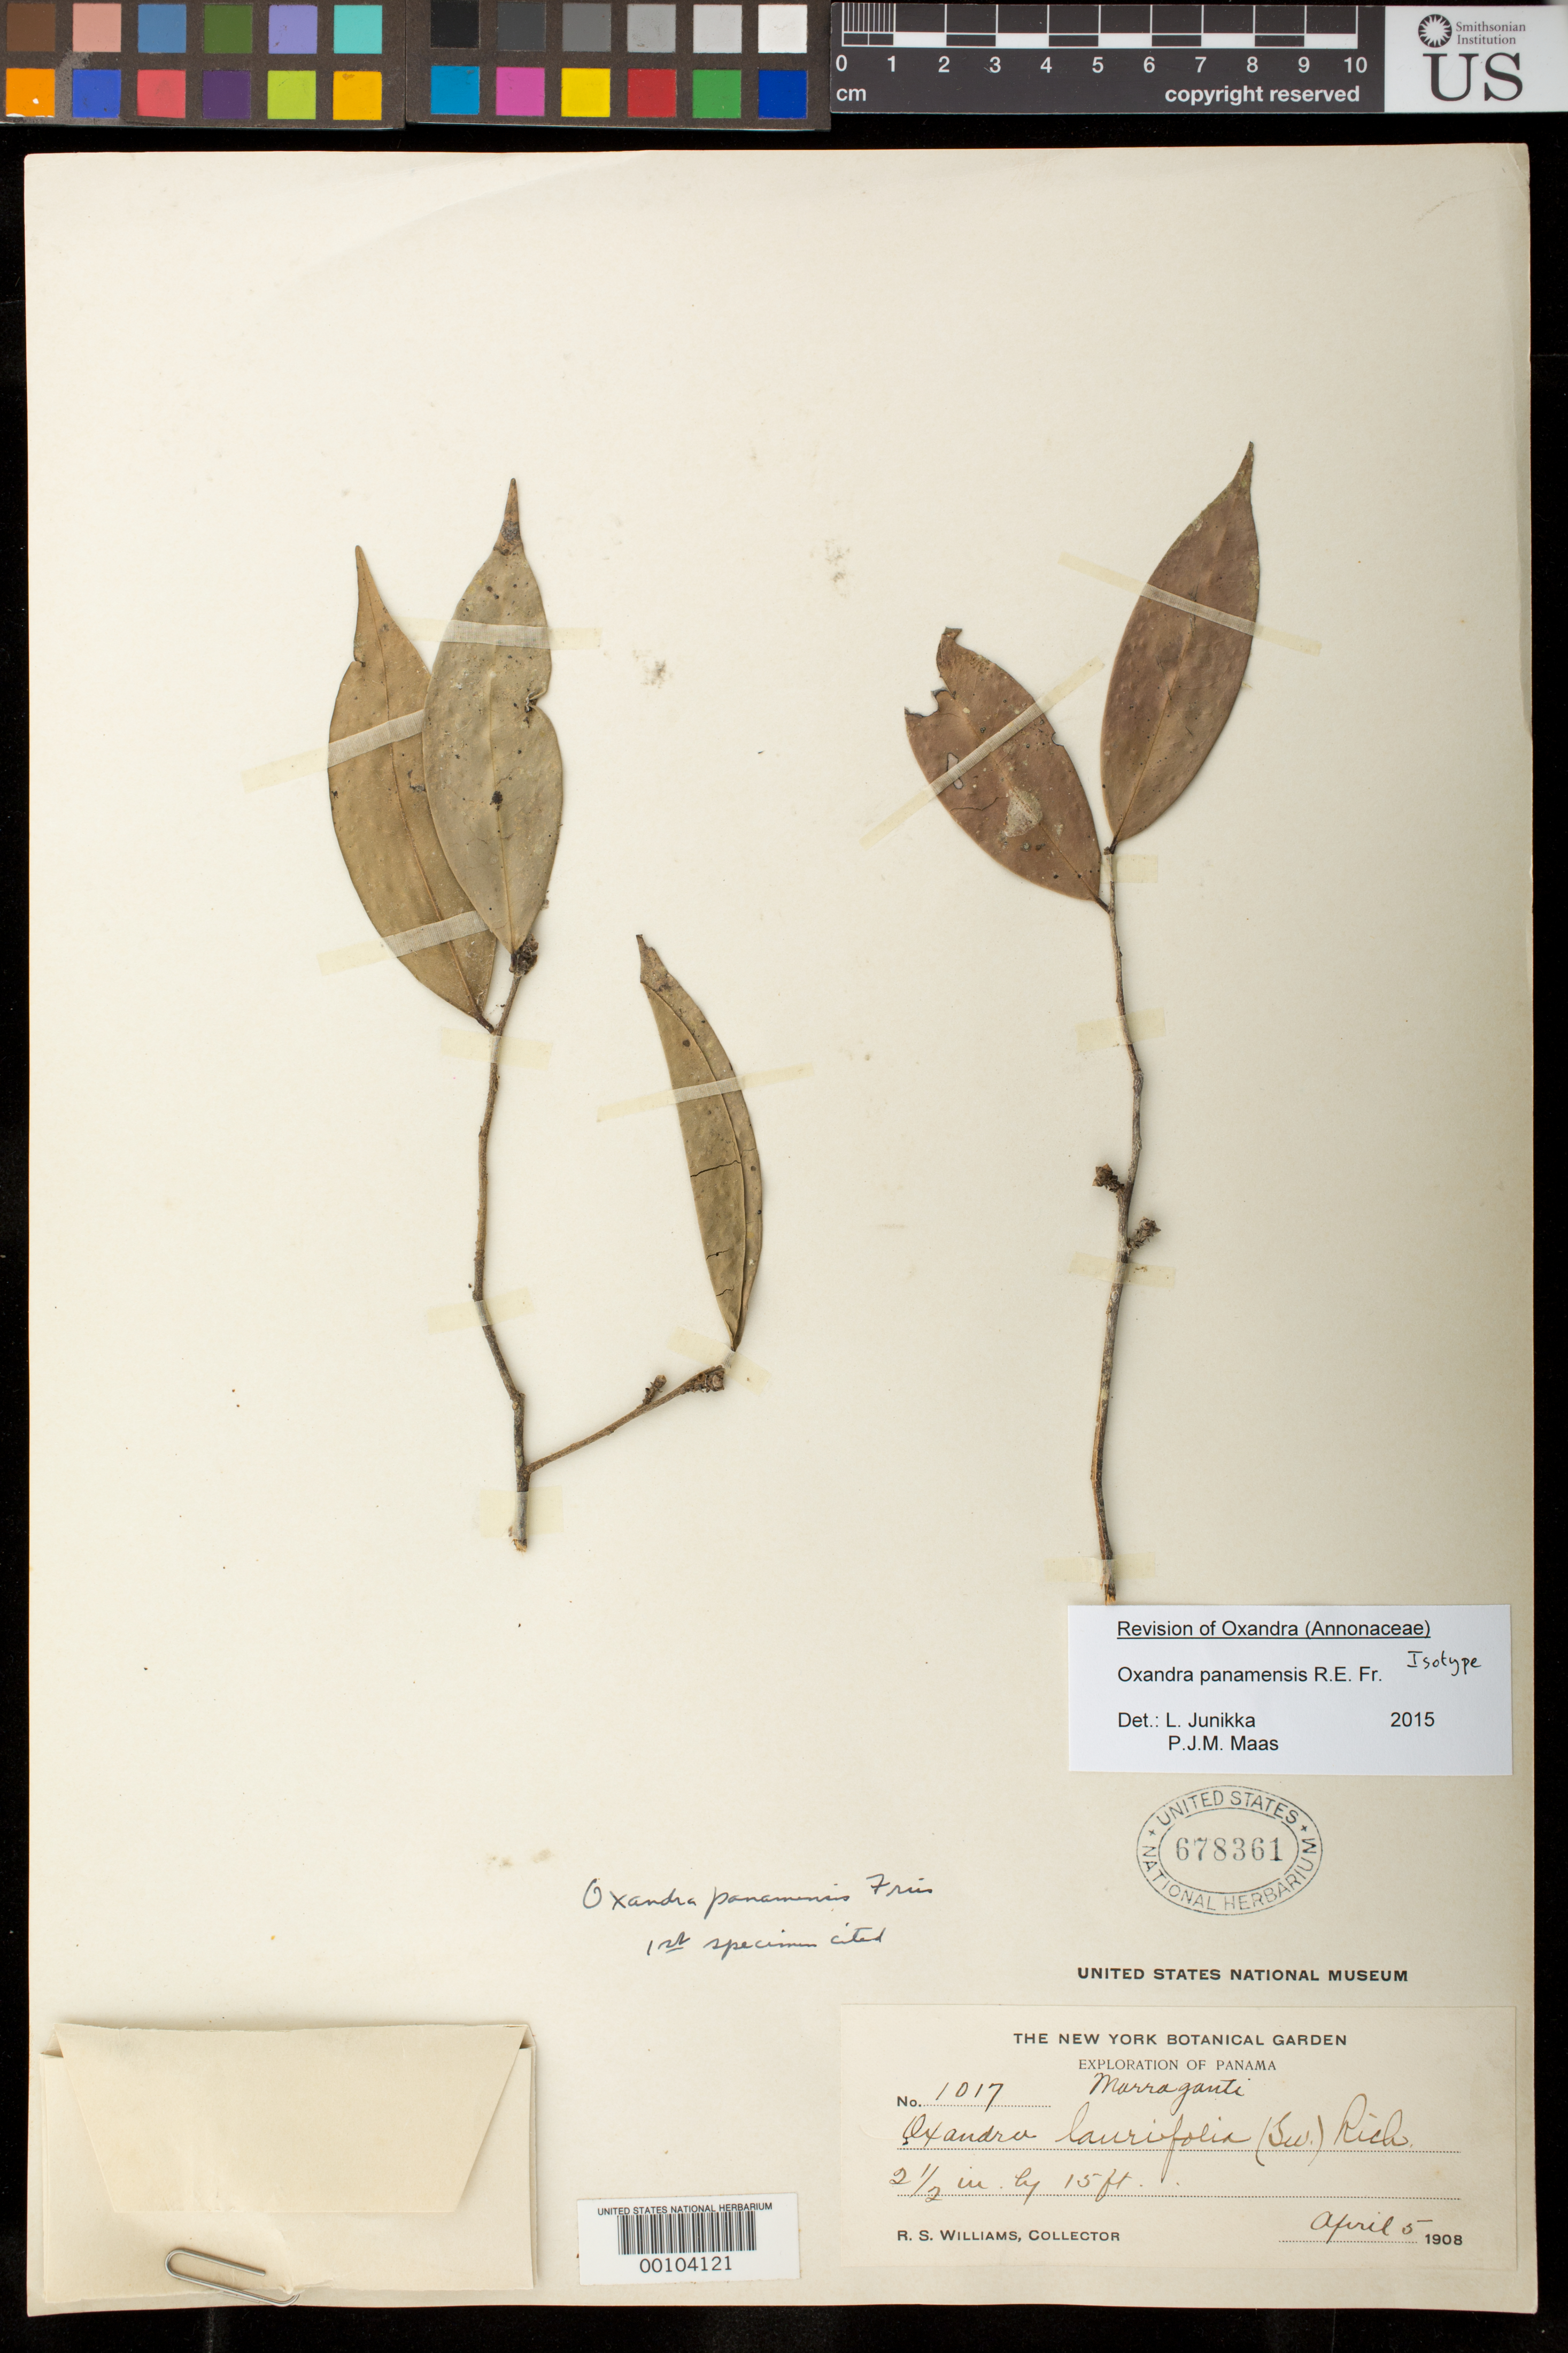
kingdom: Plantae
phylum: Tracheophyta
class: Magnoliopsida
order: Magnoliales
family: Annonaceae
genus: Oxandra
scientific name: Oxandra panamensis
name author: R.E. Fr.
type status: Isotype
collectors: R. S. Williams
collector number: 1017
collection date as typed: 05 Apr 1908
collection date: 1908-04-05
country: Panama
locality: Marraganti.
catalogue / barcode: US 678361